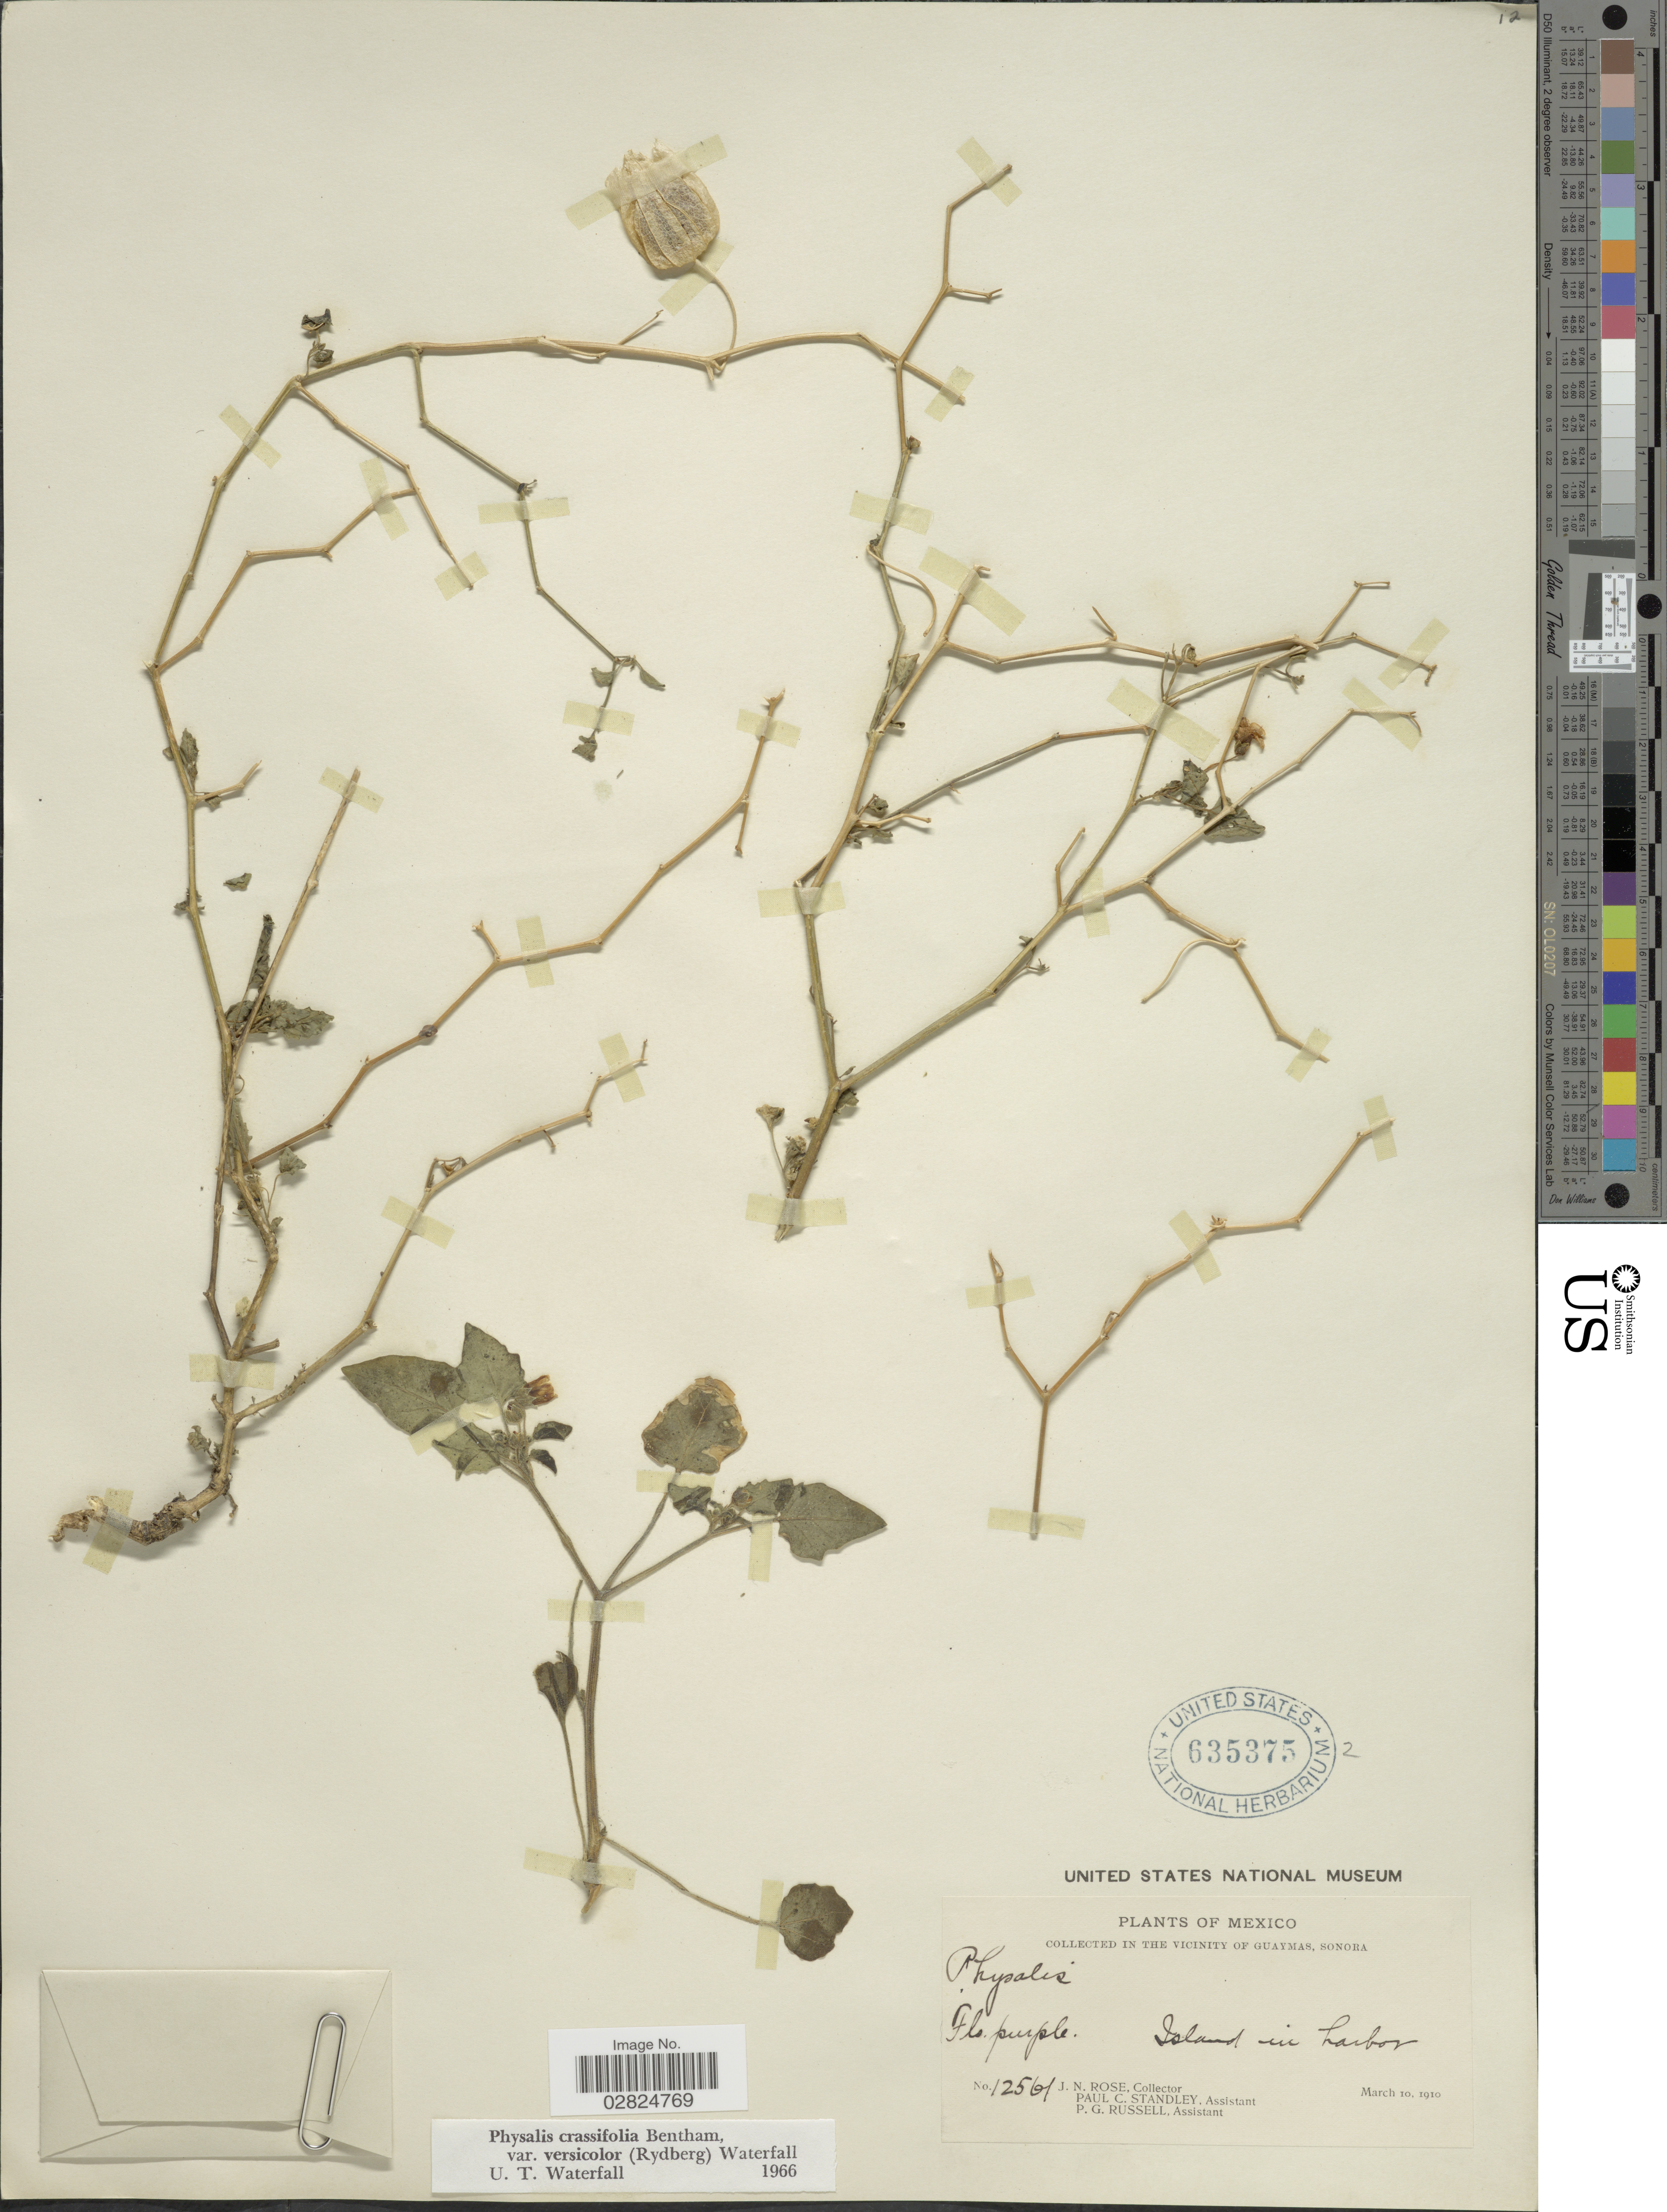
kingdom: Plantae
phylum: Tracheophyta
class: Magnoliopsida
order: Solanales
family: Solanaceae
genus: Physalis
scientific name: Physalis crassifolia var. versicolor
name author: Benth.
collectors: J. N. Rose, P. C. Standley & P. G. Russell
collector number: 12561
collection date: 1910-03-10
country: Mexico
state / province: Sonora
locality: Vicinity of Guaymas. Island in harbor.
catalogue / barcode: US 635375